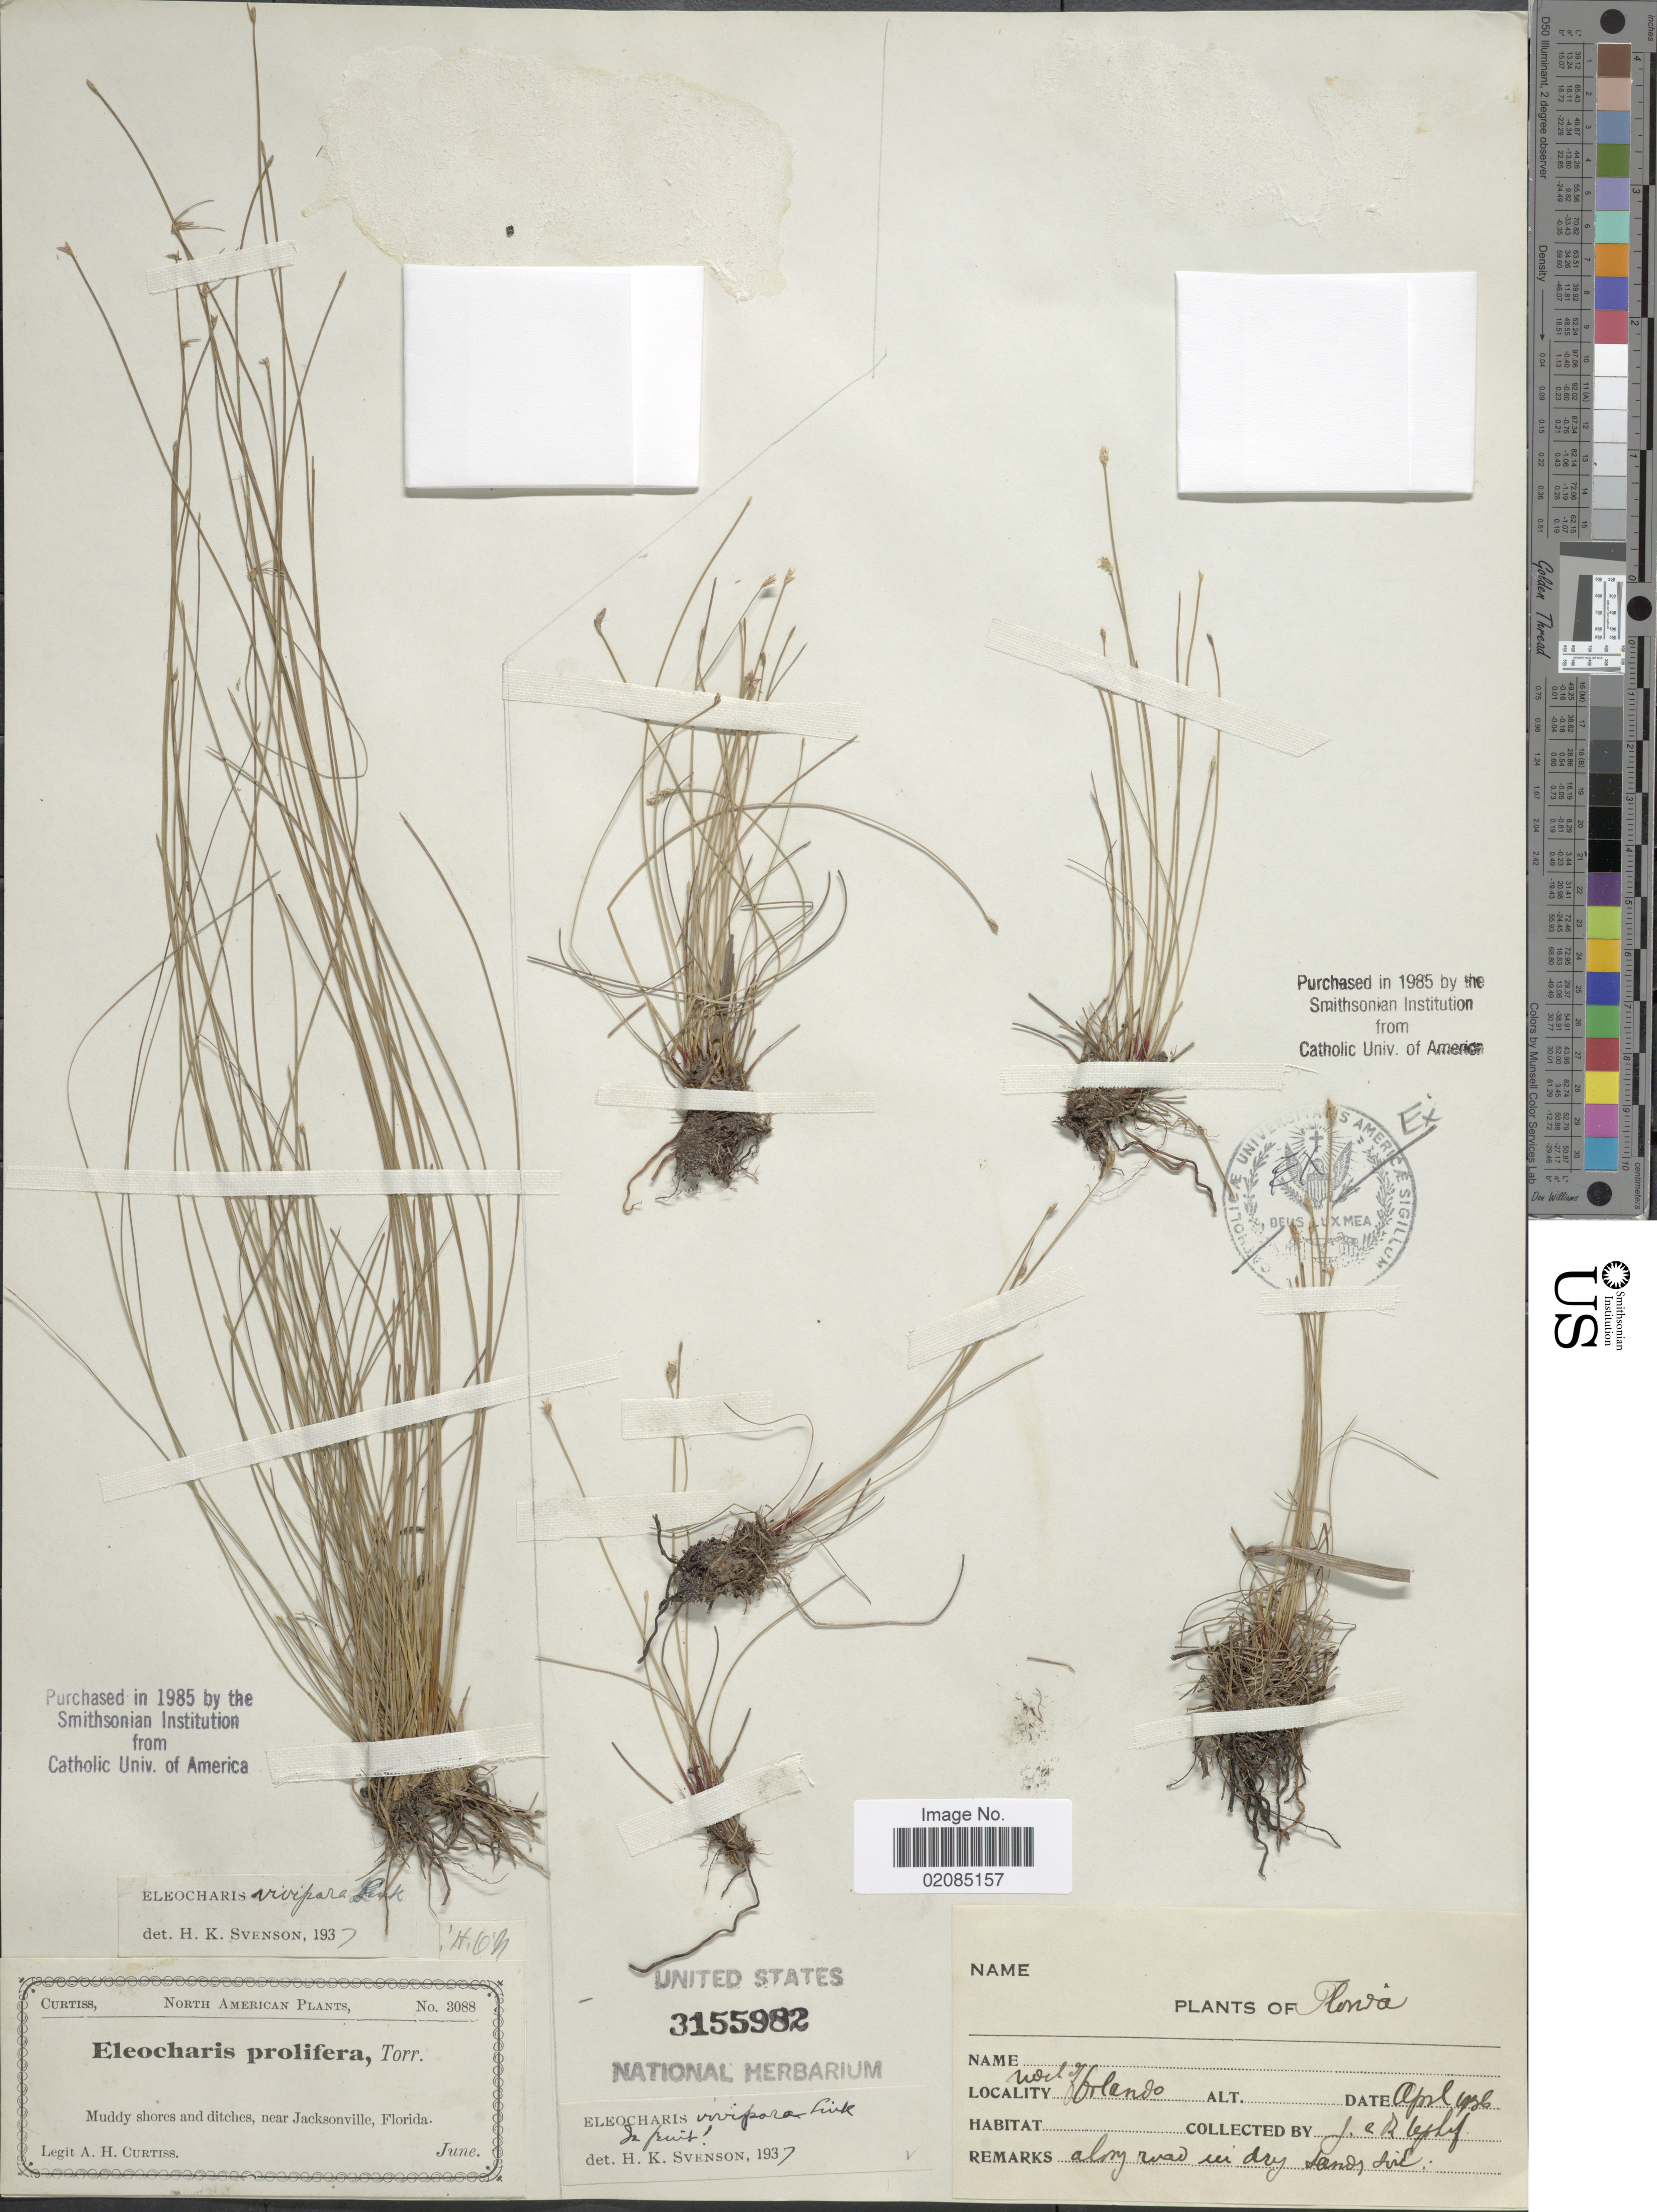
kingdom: Plantae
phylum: Tracheophyta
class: Liliopsida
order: Poales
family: Cyperaceae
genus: Eleocharis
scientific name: Eleocharis vivipara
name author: Link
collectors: A. H. Curtiss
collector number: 3088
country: United States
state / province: Florida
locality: Muddy shores and ditches, near Jacksonville.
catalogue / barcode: US 3155982